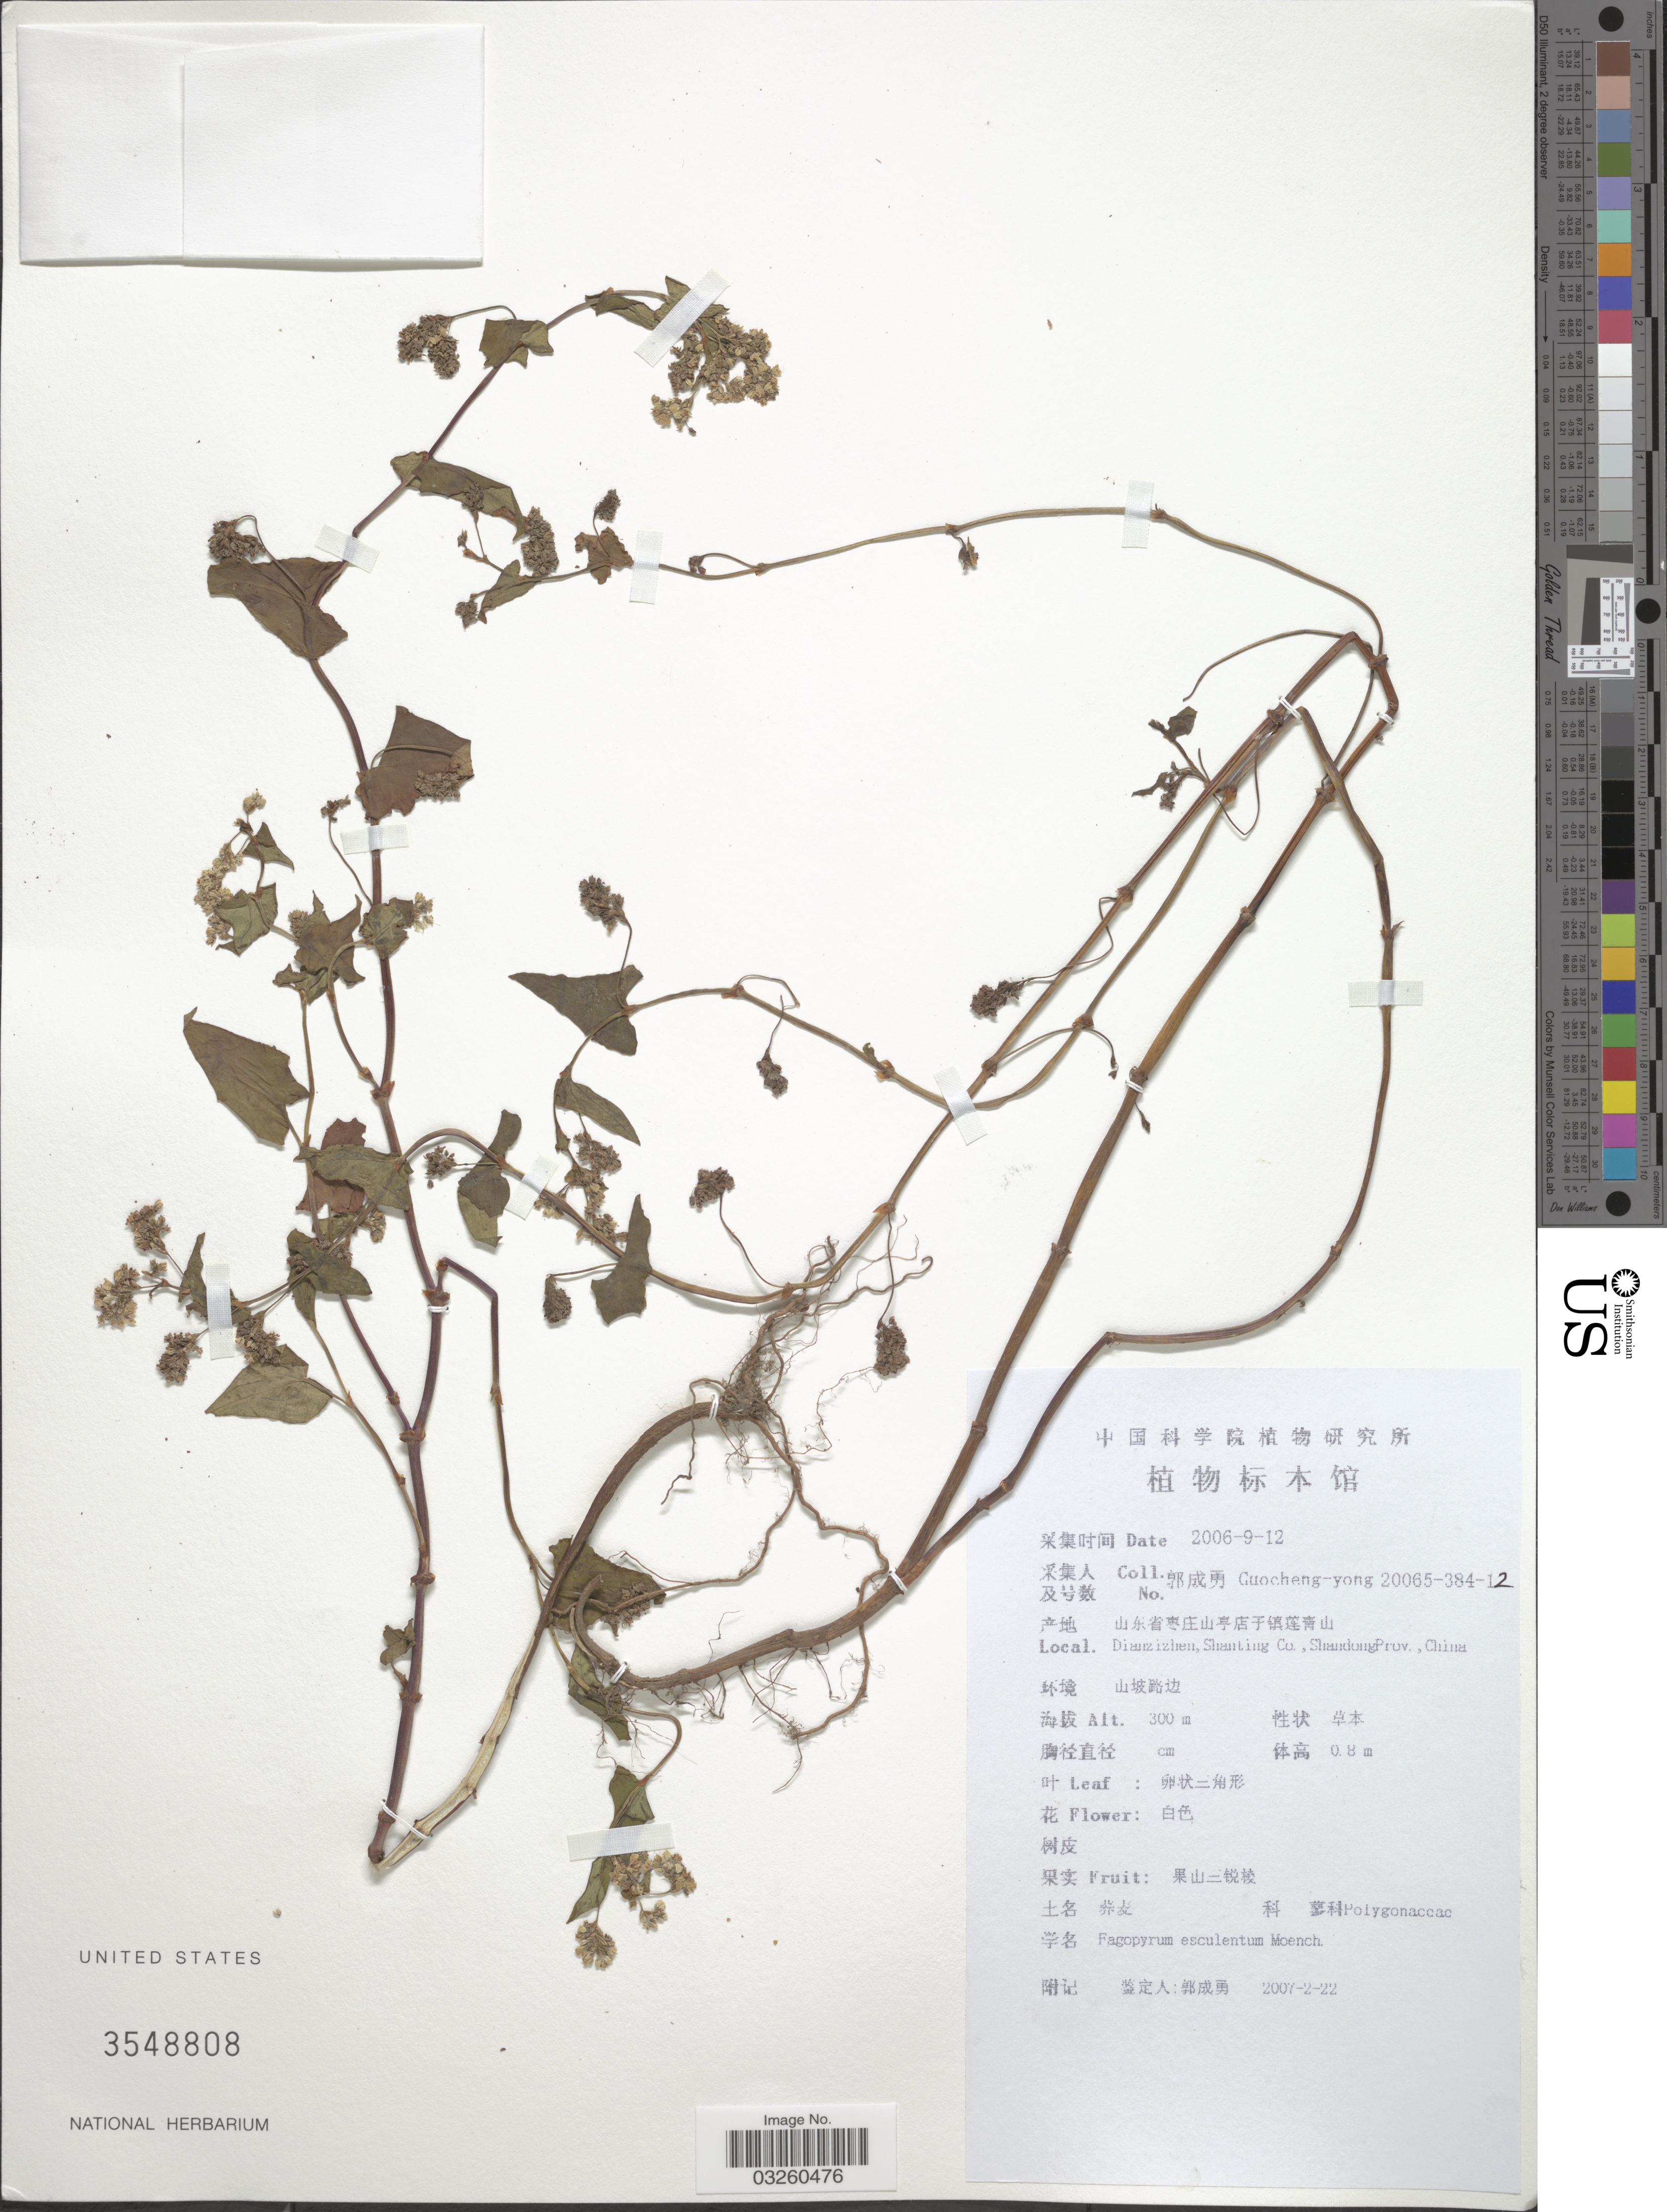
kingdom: Plantae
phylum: Tracheophyta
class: Magnoliopsida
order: Caryophyllales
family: Polygonaceae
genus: Fagopyrum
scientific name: Fagopyrum esculentum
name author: Moench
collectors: Guo cheng-yong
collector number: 20065-384-12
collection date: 2006-09-12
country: China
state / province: Shandong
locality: Dianzizhen, Shanting Co., Shandong Prov.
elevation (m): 300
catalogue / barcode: US 3548808